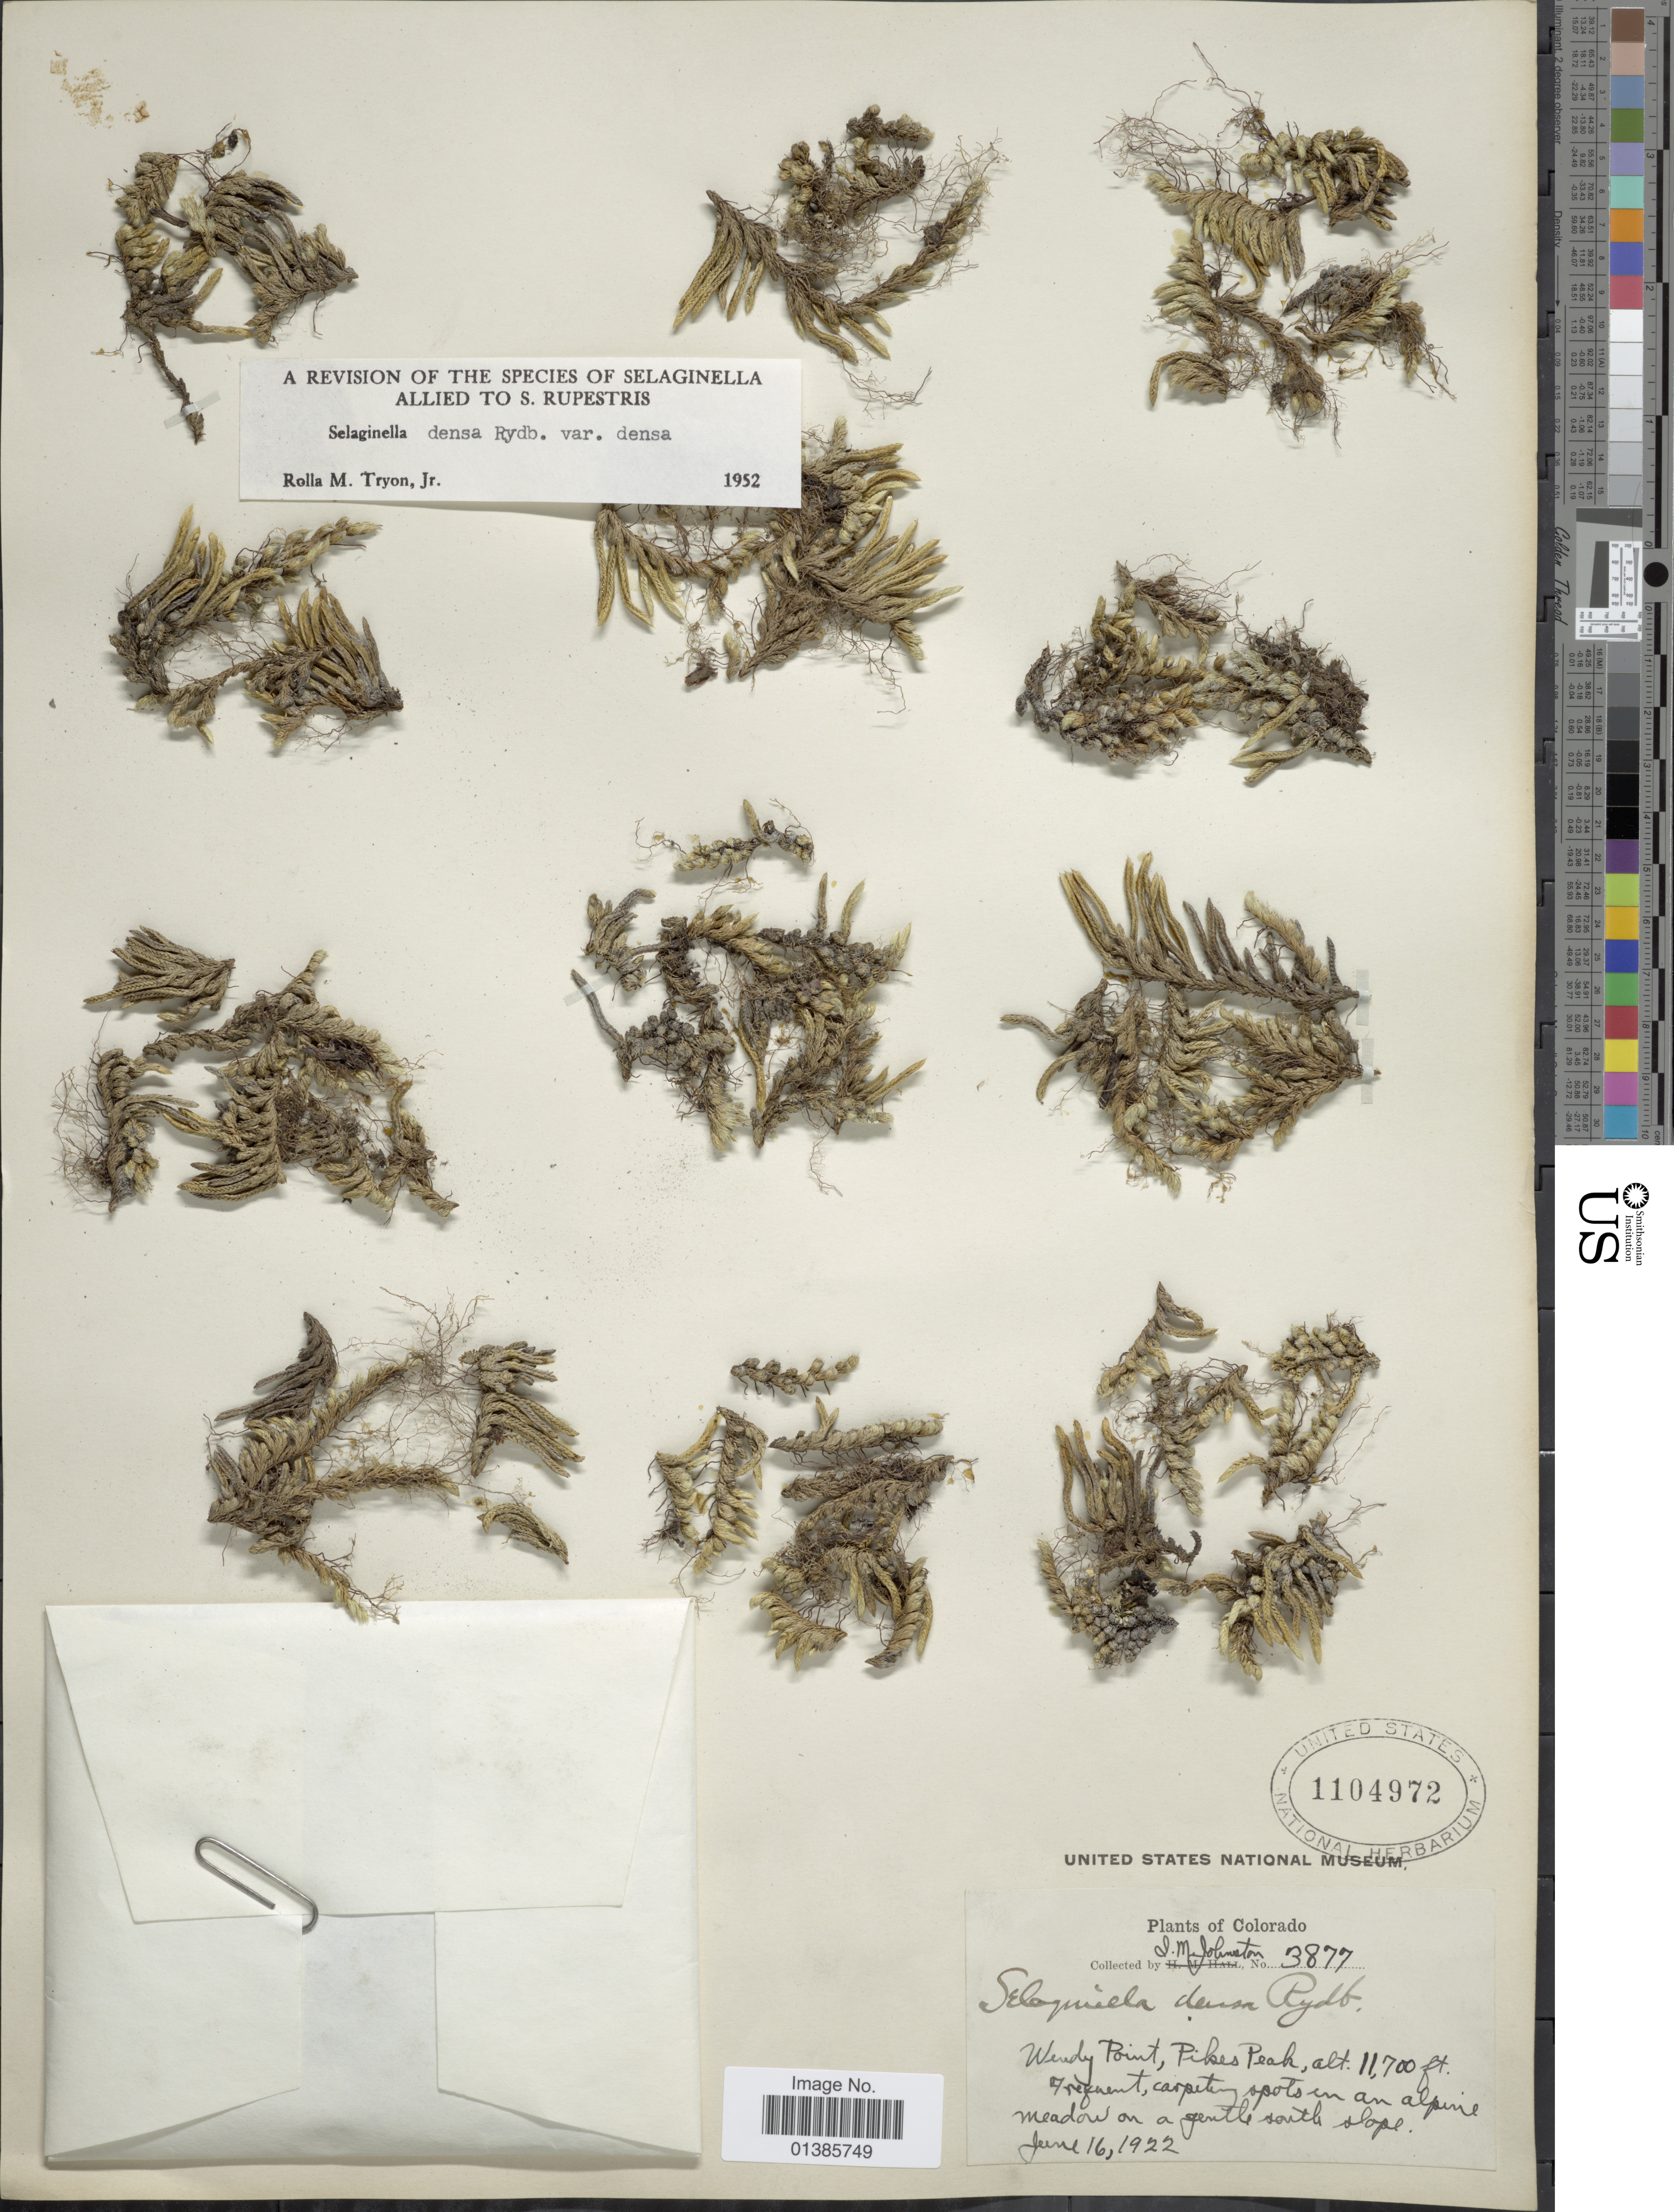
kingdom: Plantae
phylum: Tracheophyta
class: Lycopodiopsida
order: Selaginellales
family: Selaginellaceae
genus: Selaginella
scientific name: Selaginella densa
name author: Rydb.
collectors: I.M. Johnston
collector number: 3877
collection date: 1922-06-16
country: United States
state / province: Colorado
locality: Windy Point, Pikes Peak. Spots in an alpine meadow on a gental south slope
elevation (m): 3566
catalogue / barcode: US 1104972